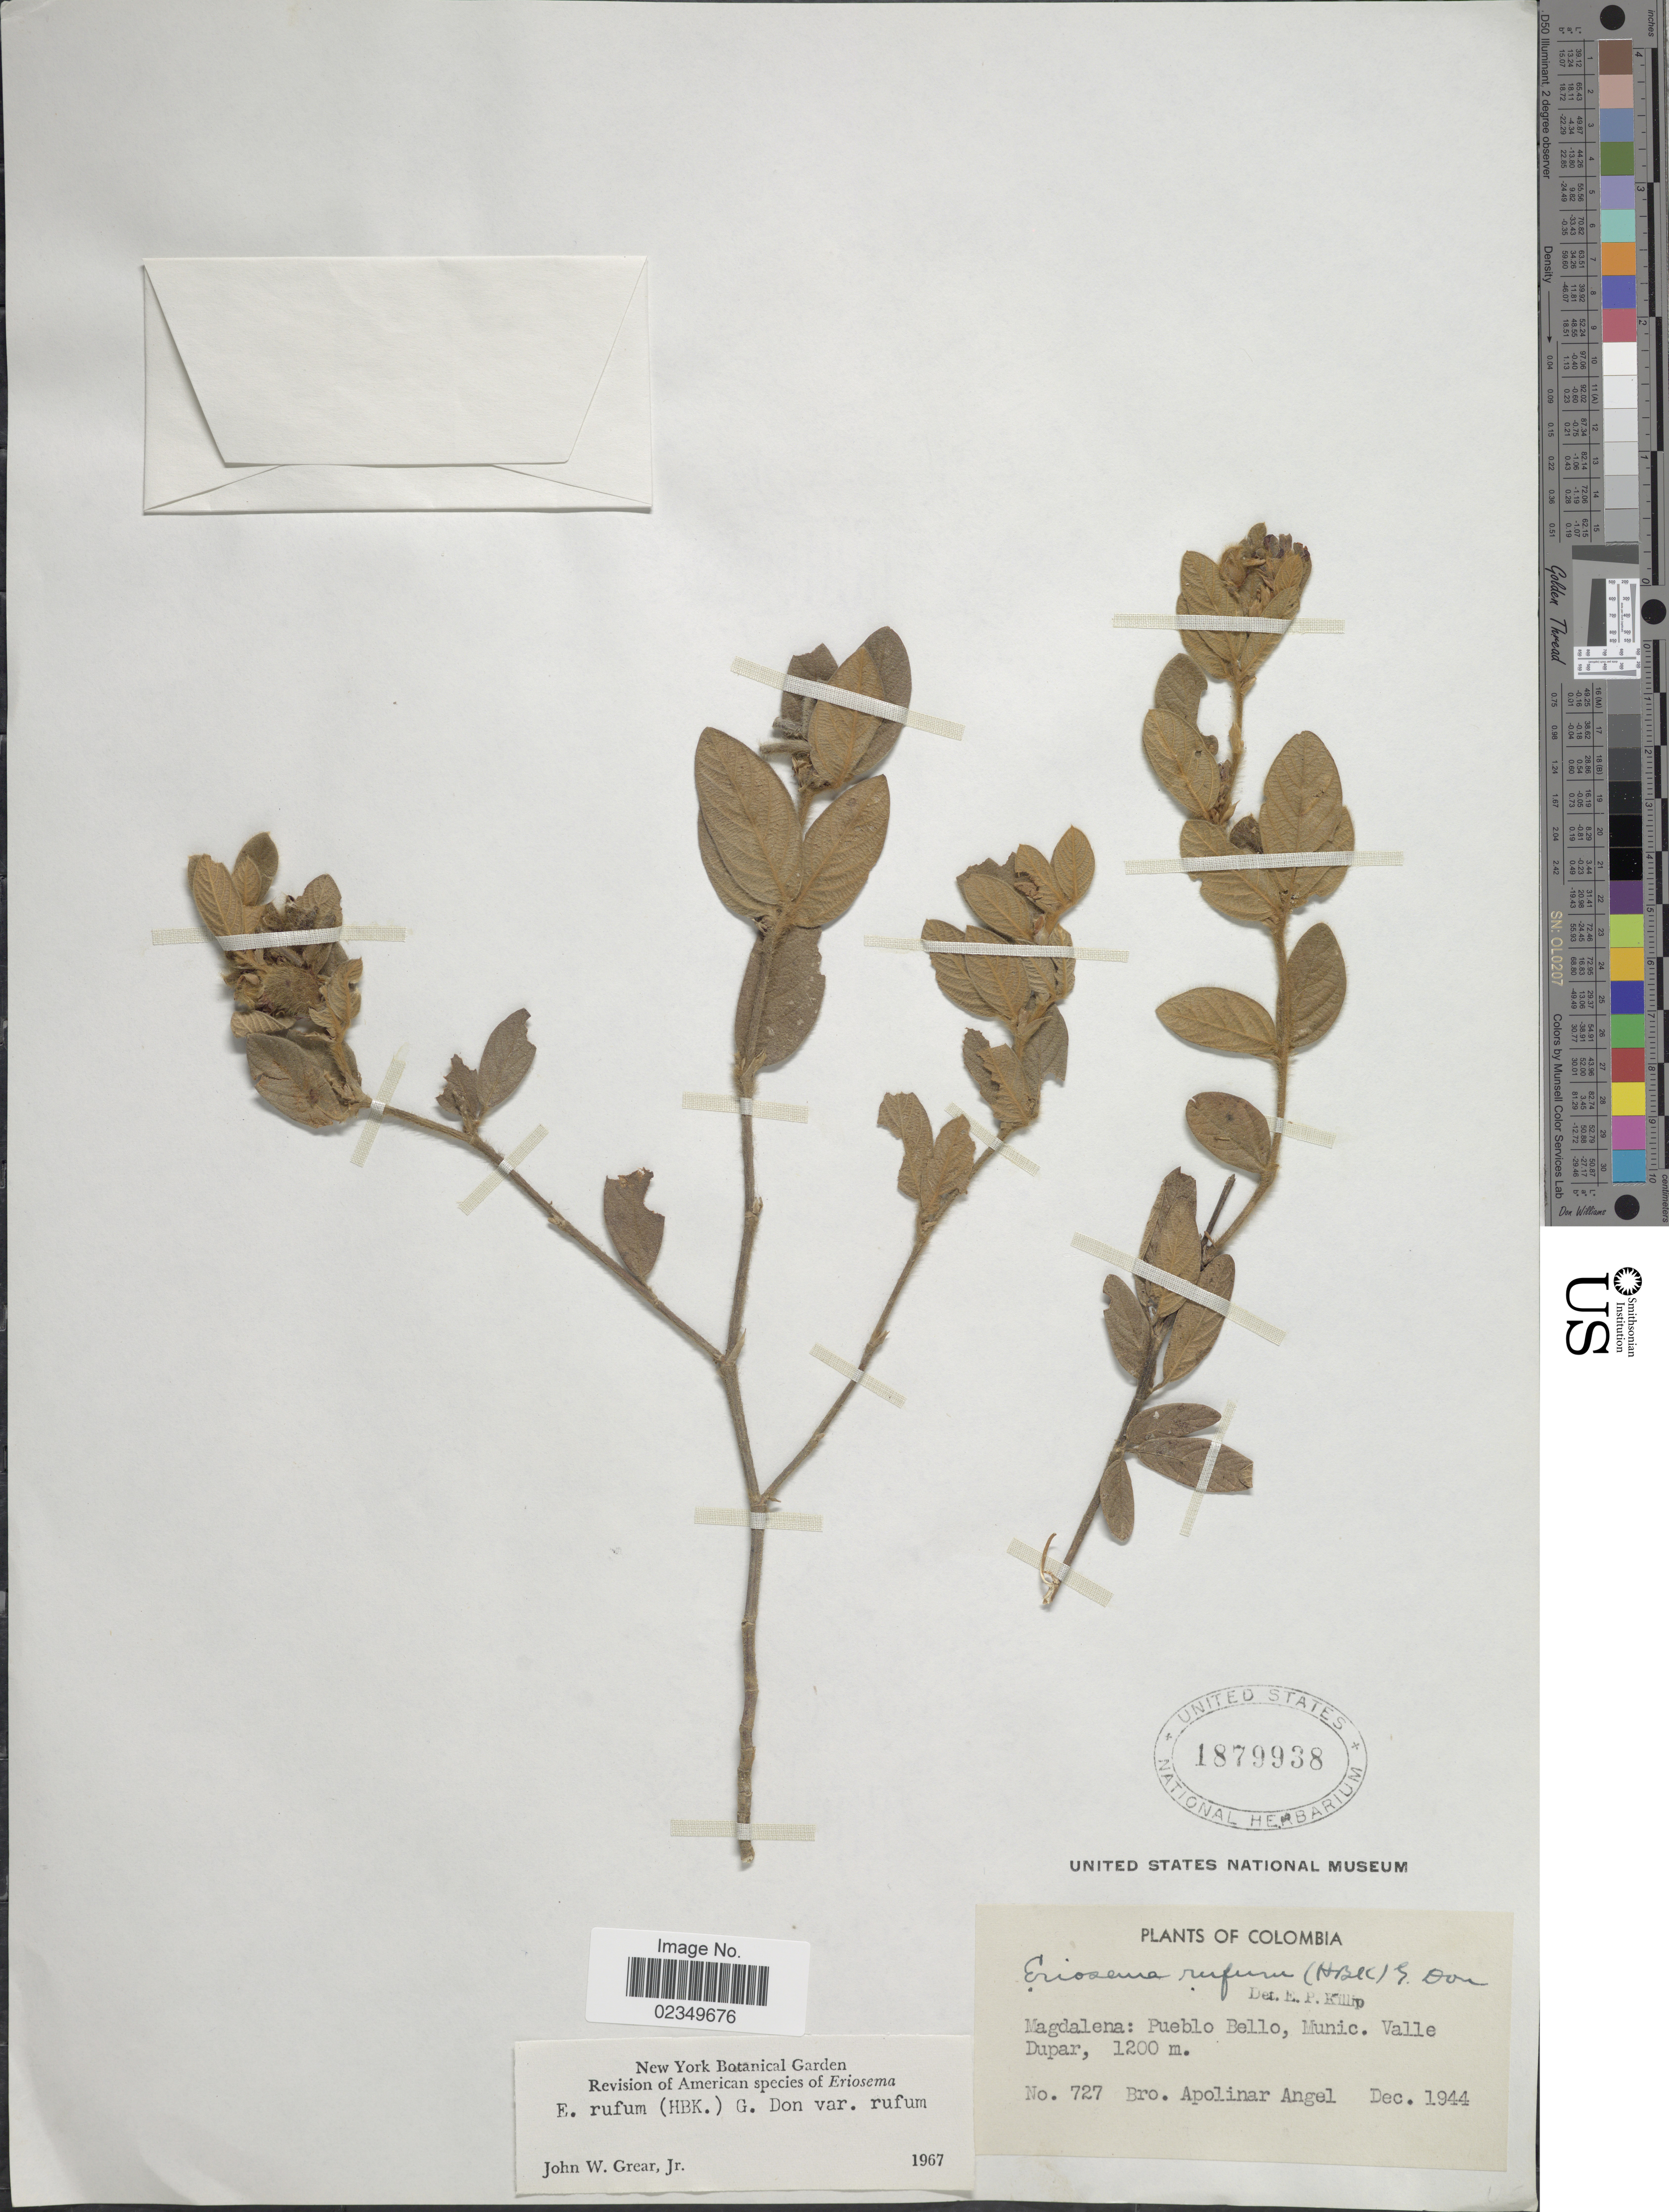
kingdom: Plantae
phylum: Tracheophyta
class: Magnoliopsida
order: Fabales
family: Fabaceae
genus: Eriosema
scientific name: Eriosema rufum var. rufum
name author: (Kunth) G. Don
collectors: Bro. Apolinar A.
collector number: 727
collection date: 1944-12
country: Colombia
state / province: Magdalena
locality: Magdalena: Pueblo Bello, Munic. Valle Dupar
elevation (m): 1200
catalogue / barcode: US 1879938